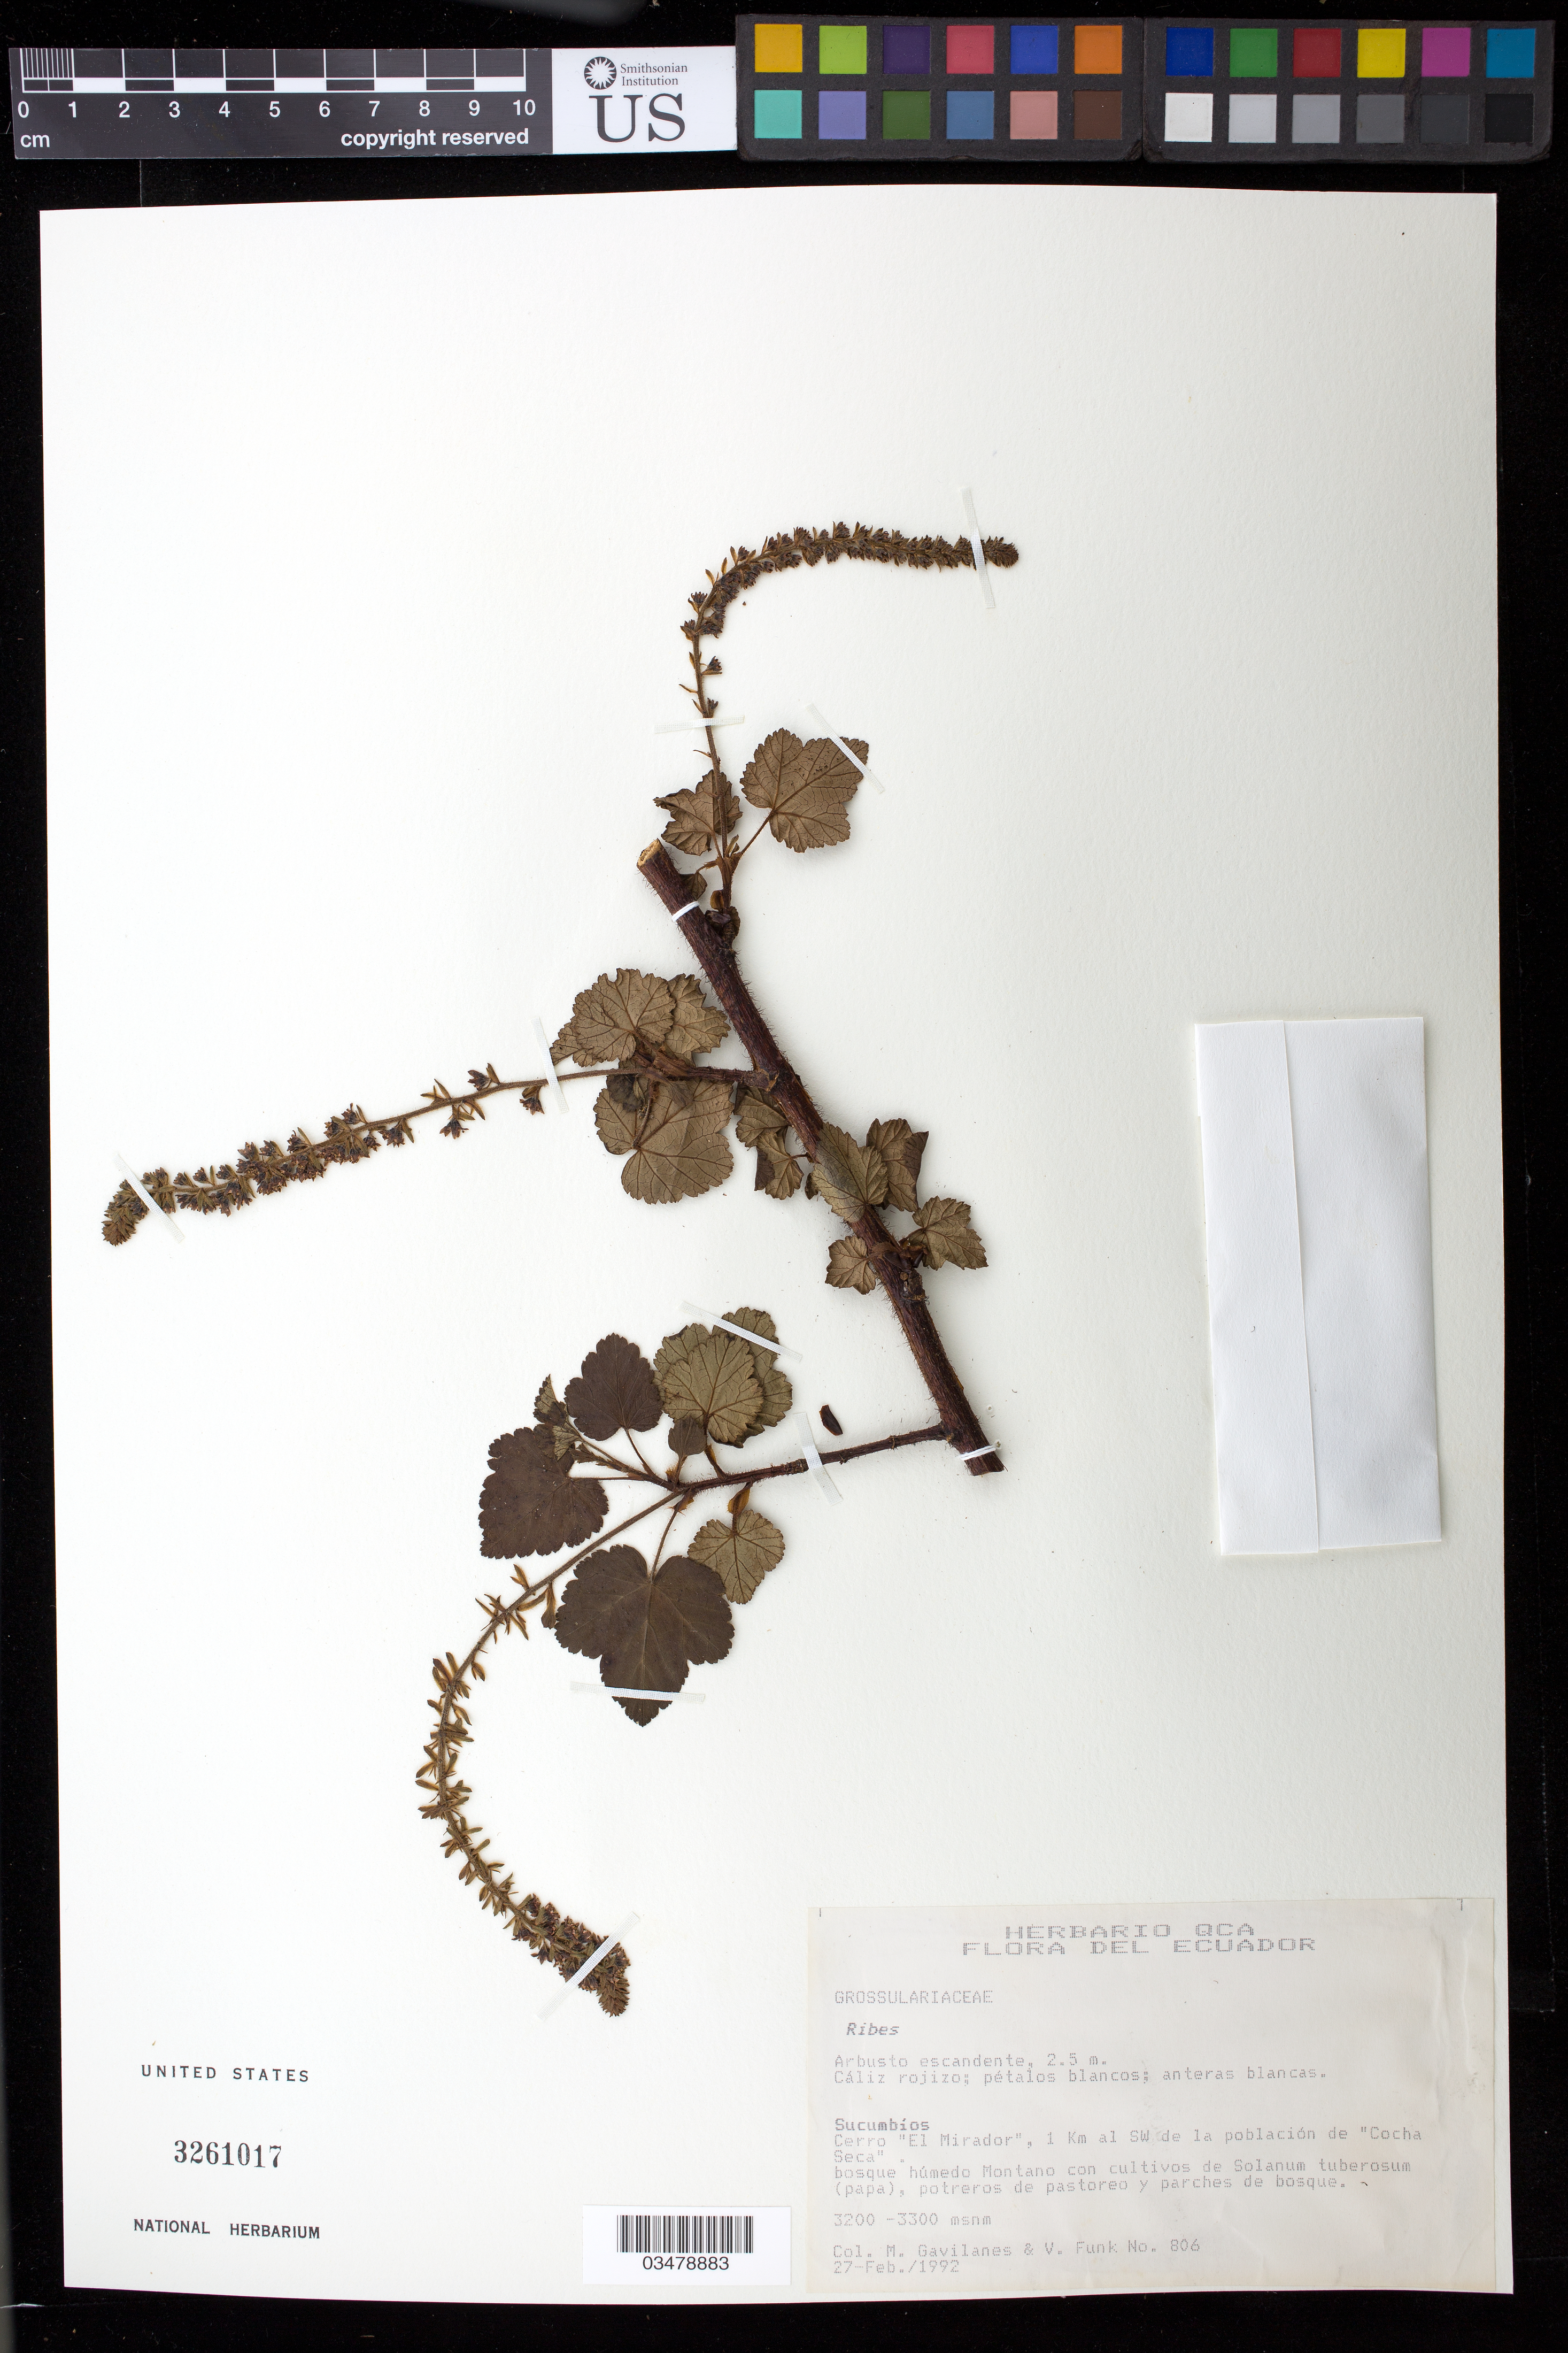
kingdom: Plantae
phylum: Tracheophyta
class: Magnoliopsida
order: Saxifragales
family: Grossulariaceae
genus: Ribes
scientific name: Ribes sp.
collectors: M. Gavilanes & V. Funk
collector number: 806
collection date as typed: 27 Feb 1992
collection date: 1992-02-27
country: Ecuador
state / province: Sucumbíos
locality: Cerro "El Mirador", 1 km al SW de la población de "Cocha Seca"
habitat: Bosque humbedo Montano con cultivos de Solanum tuberosum (papa).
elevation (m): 3200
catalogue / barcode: US 3261017